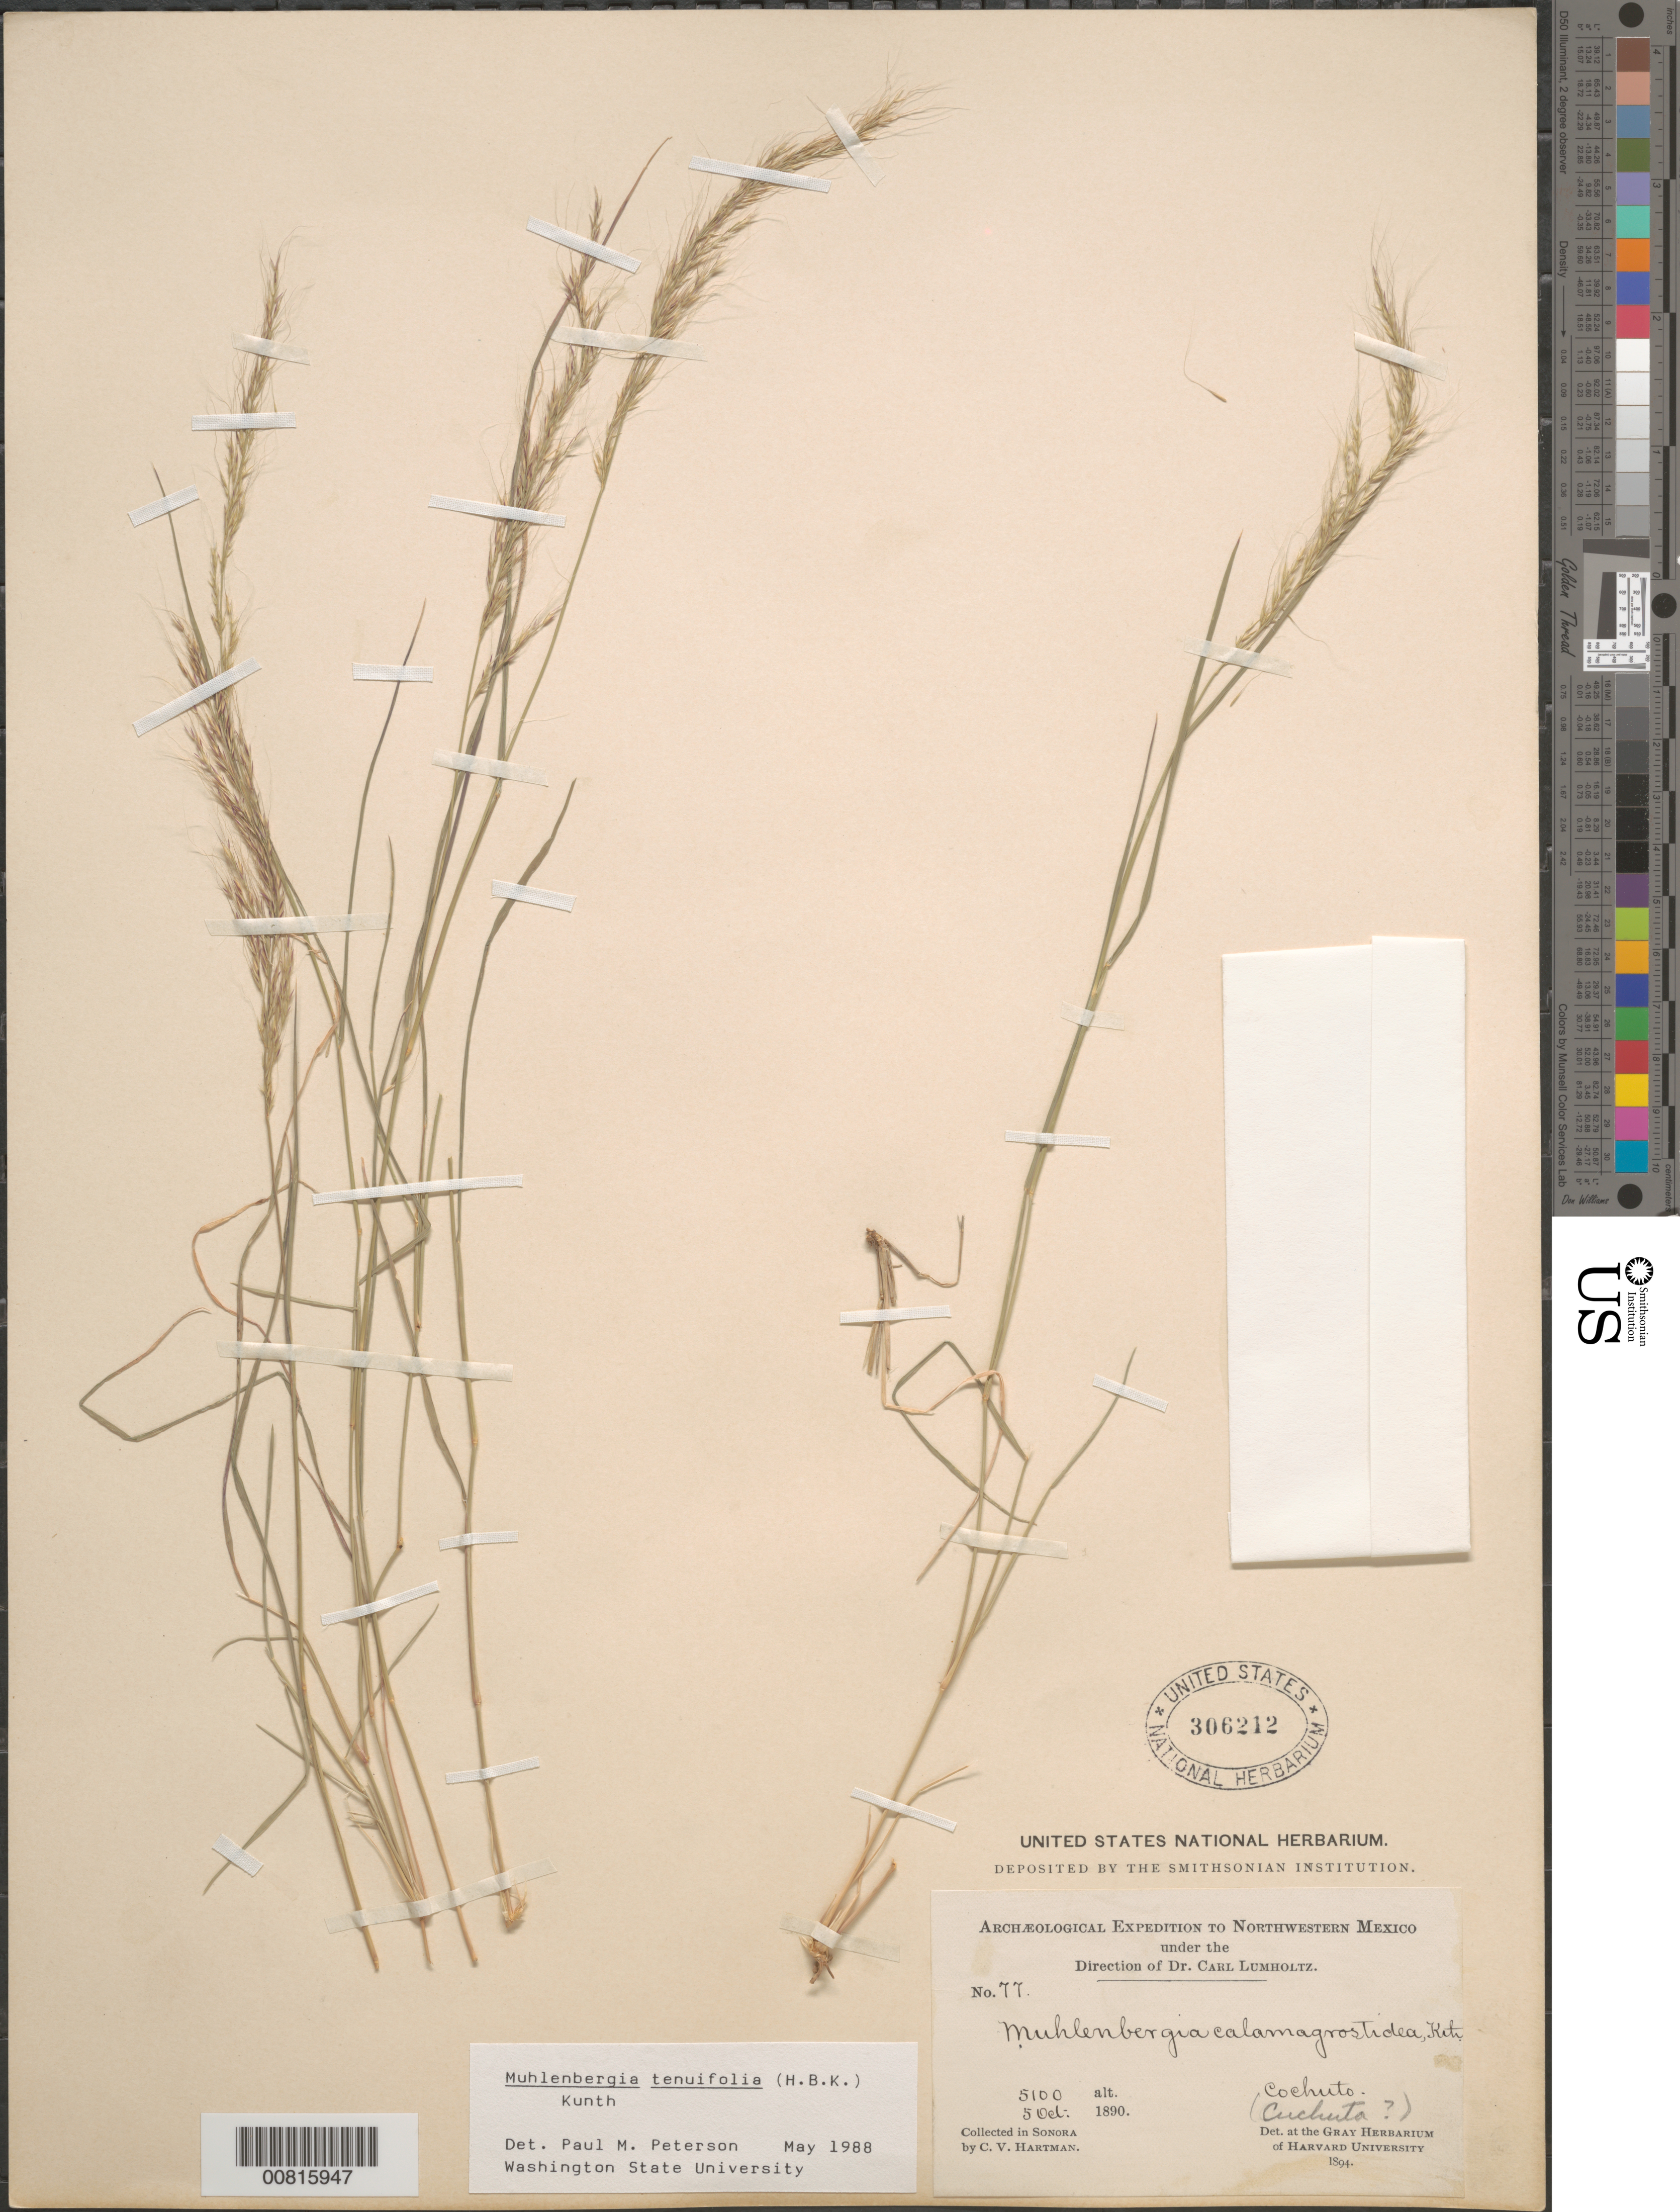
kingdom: Plantae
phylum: Tracheophyta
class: Liliopsida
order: Poales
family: Poaceae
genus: Muhlenbergia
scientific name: Muhlenbergia tenuifolia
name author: (Kunth) Kunth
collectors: C. V. Hartman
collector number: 77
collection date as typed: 05 Oct 1890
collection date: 1890-10-05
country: Mexico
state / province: Sonora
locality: Cochuto, Son.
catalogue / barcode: US 306212